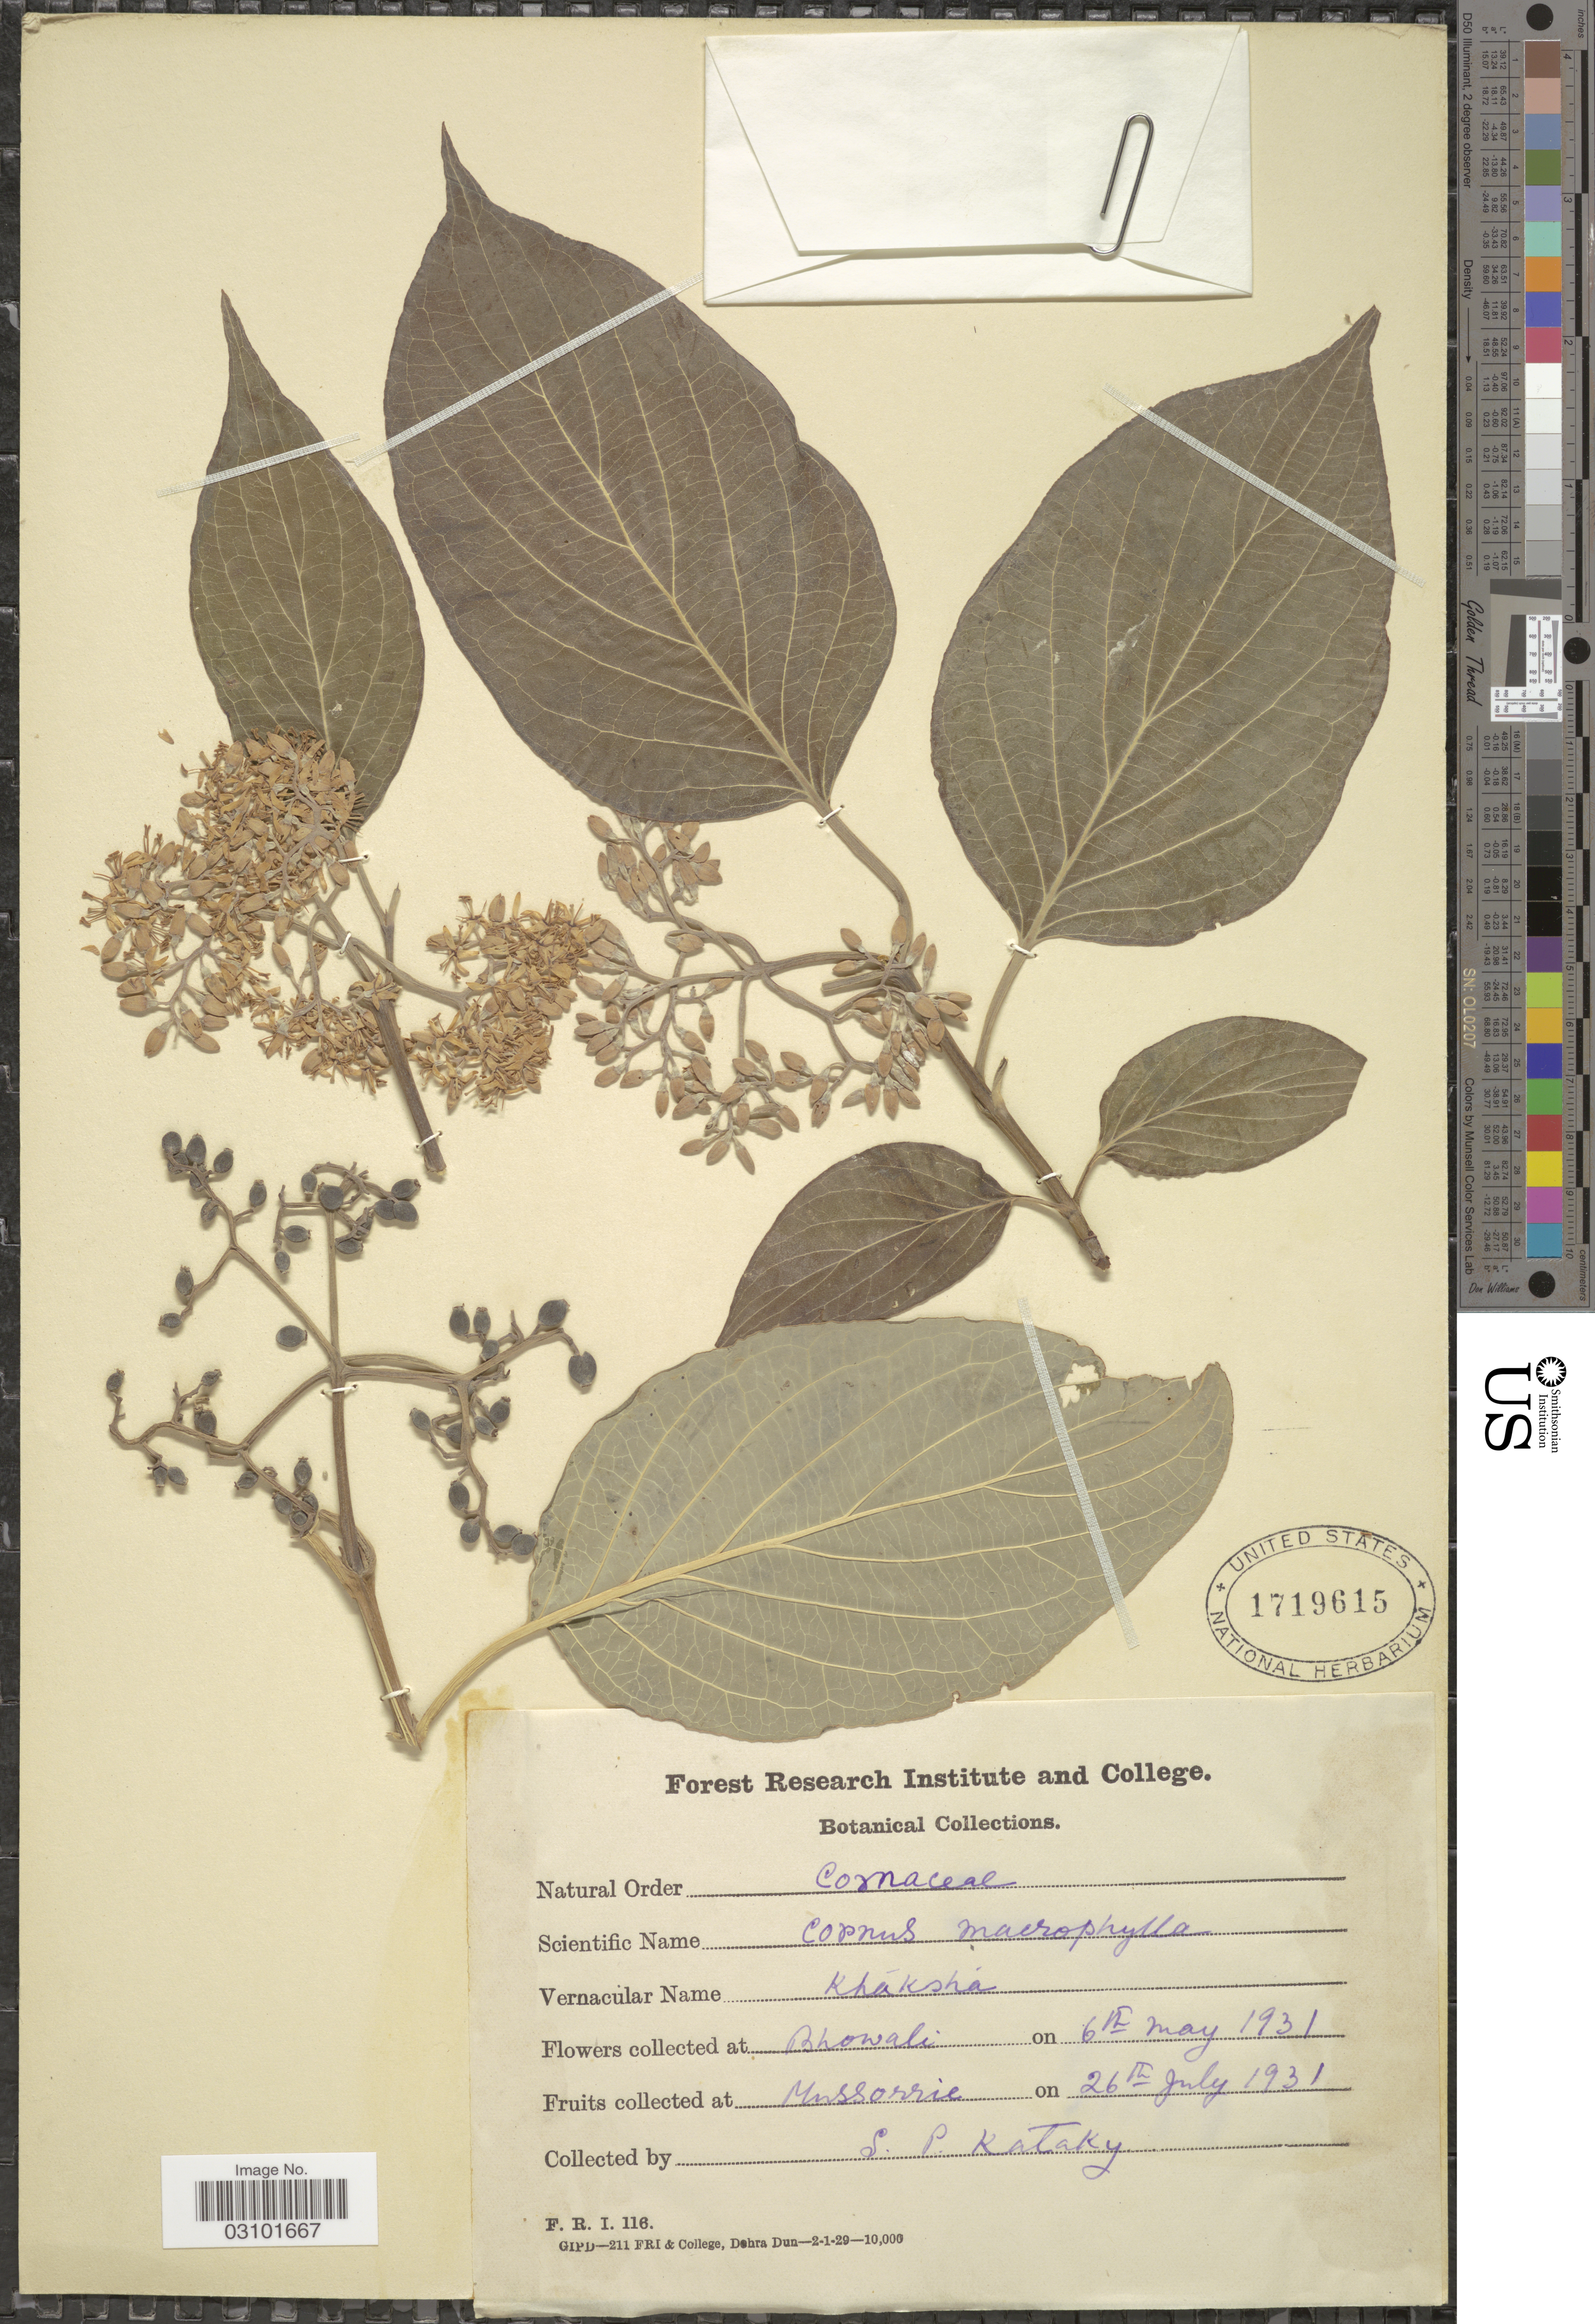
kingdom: Plantae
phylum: Tracheophyta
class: Magnoliopsida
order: Cornales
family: Cornaceae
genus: Cornus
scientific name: Cornus macrophylla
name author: Wall.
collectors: S. Kataky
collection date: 1931-05-06/1931-07-26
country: India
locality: Bhowali. Mussorie.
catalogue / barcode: US 1719615